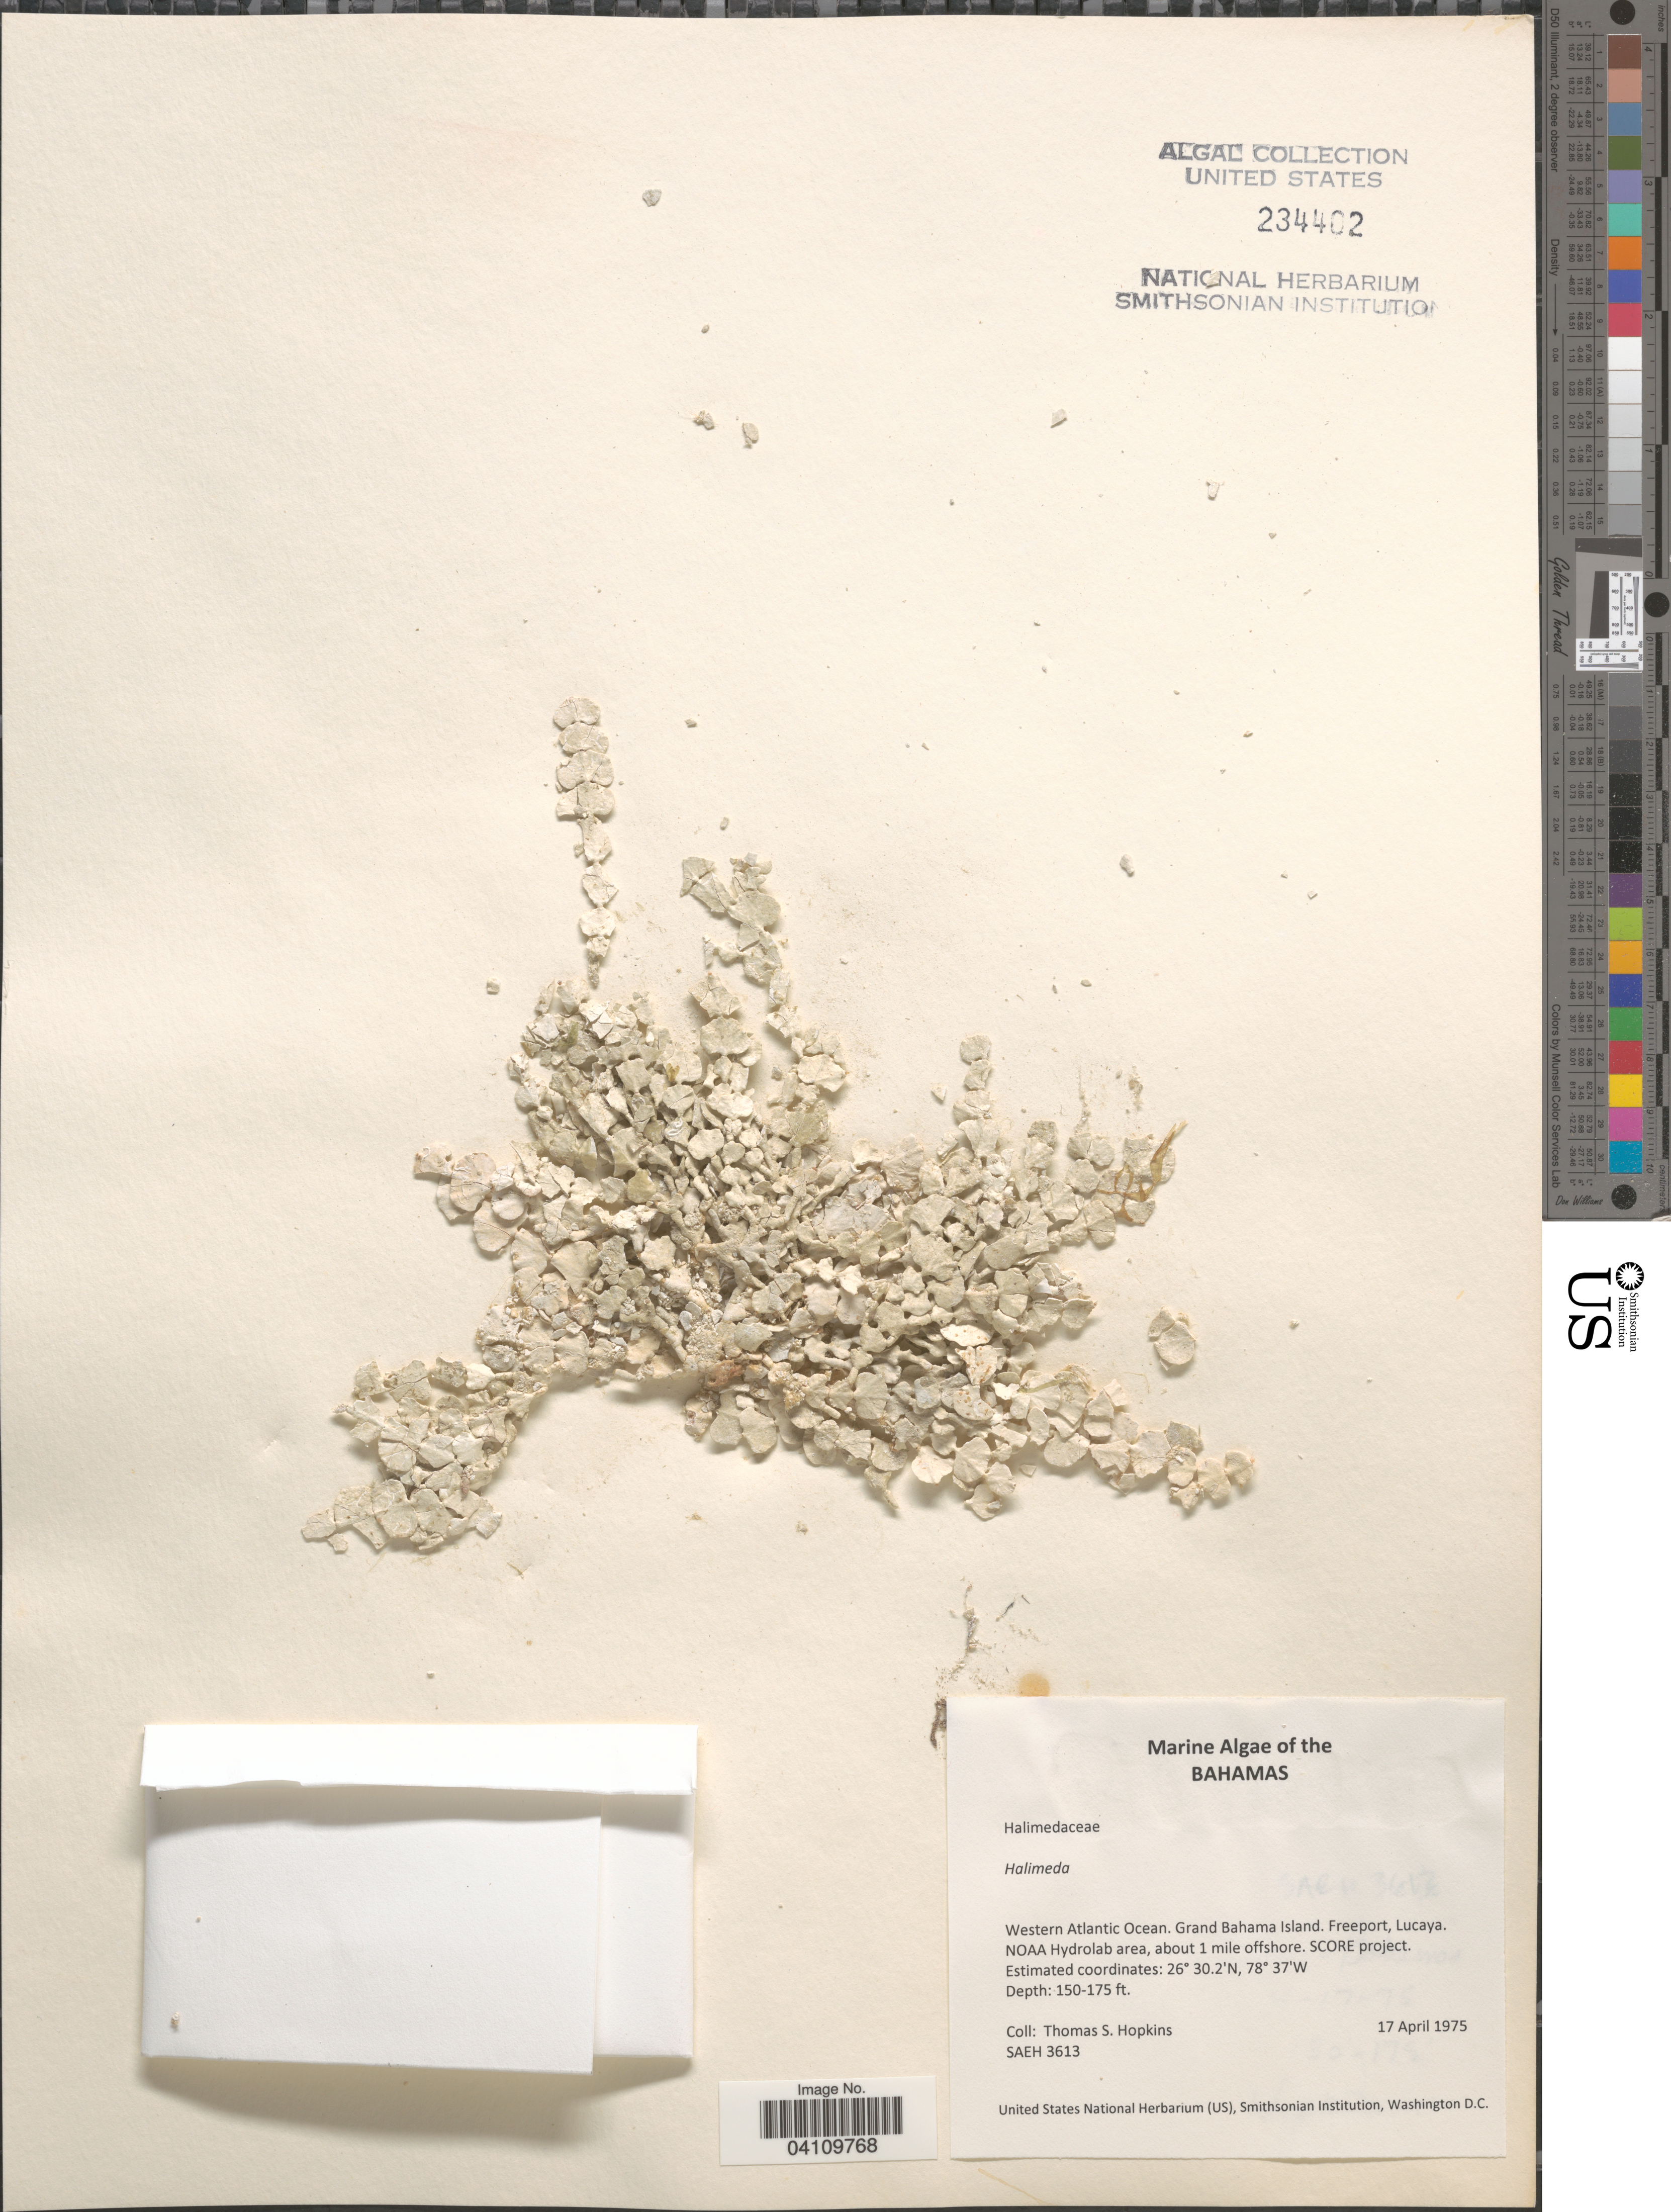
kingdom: Plantae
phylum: Chlorophyta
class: Ulvophyceae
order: Bryopsidales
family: Halimedaceae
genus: Halimeda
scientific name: Halimeda sp.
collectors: T. Hopkins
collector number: SAEH 3613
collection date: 1975-04-17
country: Bahamas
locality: Western Atlantic Ocean. Grand Bahama Island. Freeport, Lucaya. NOAA Hydrolab area, about 1 mile offshore. SCORE project.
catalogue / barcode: US 234402